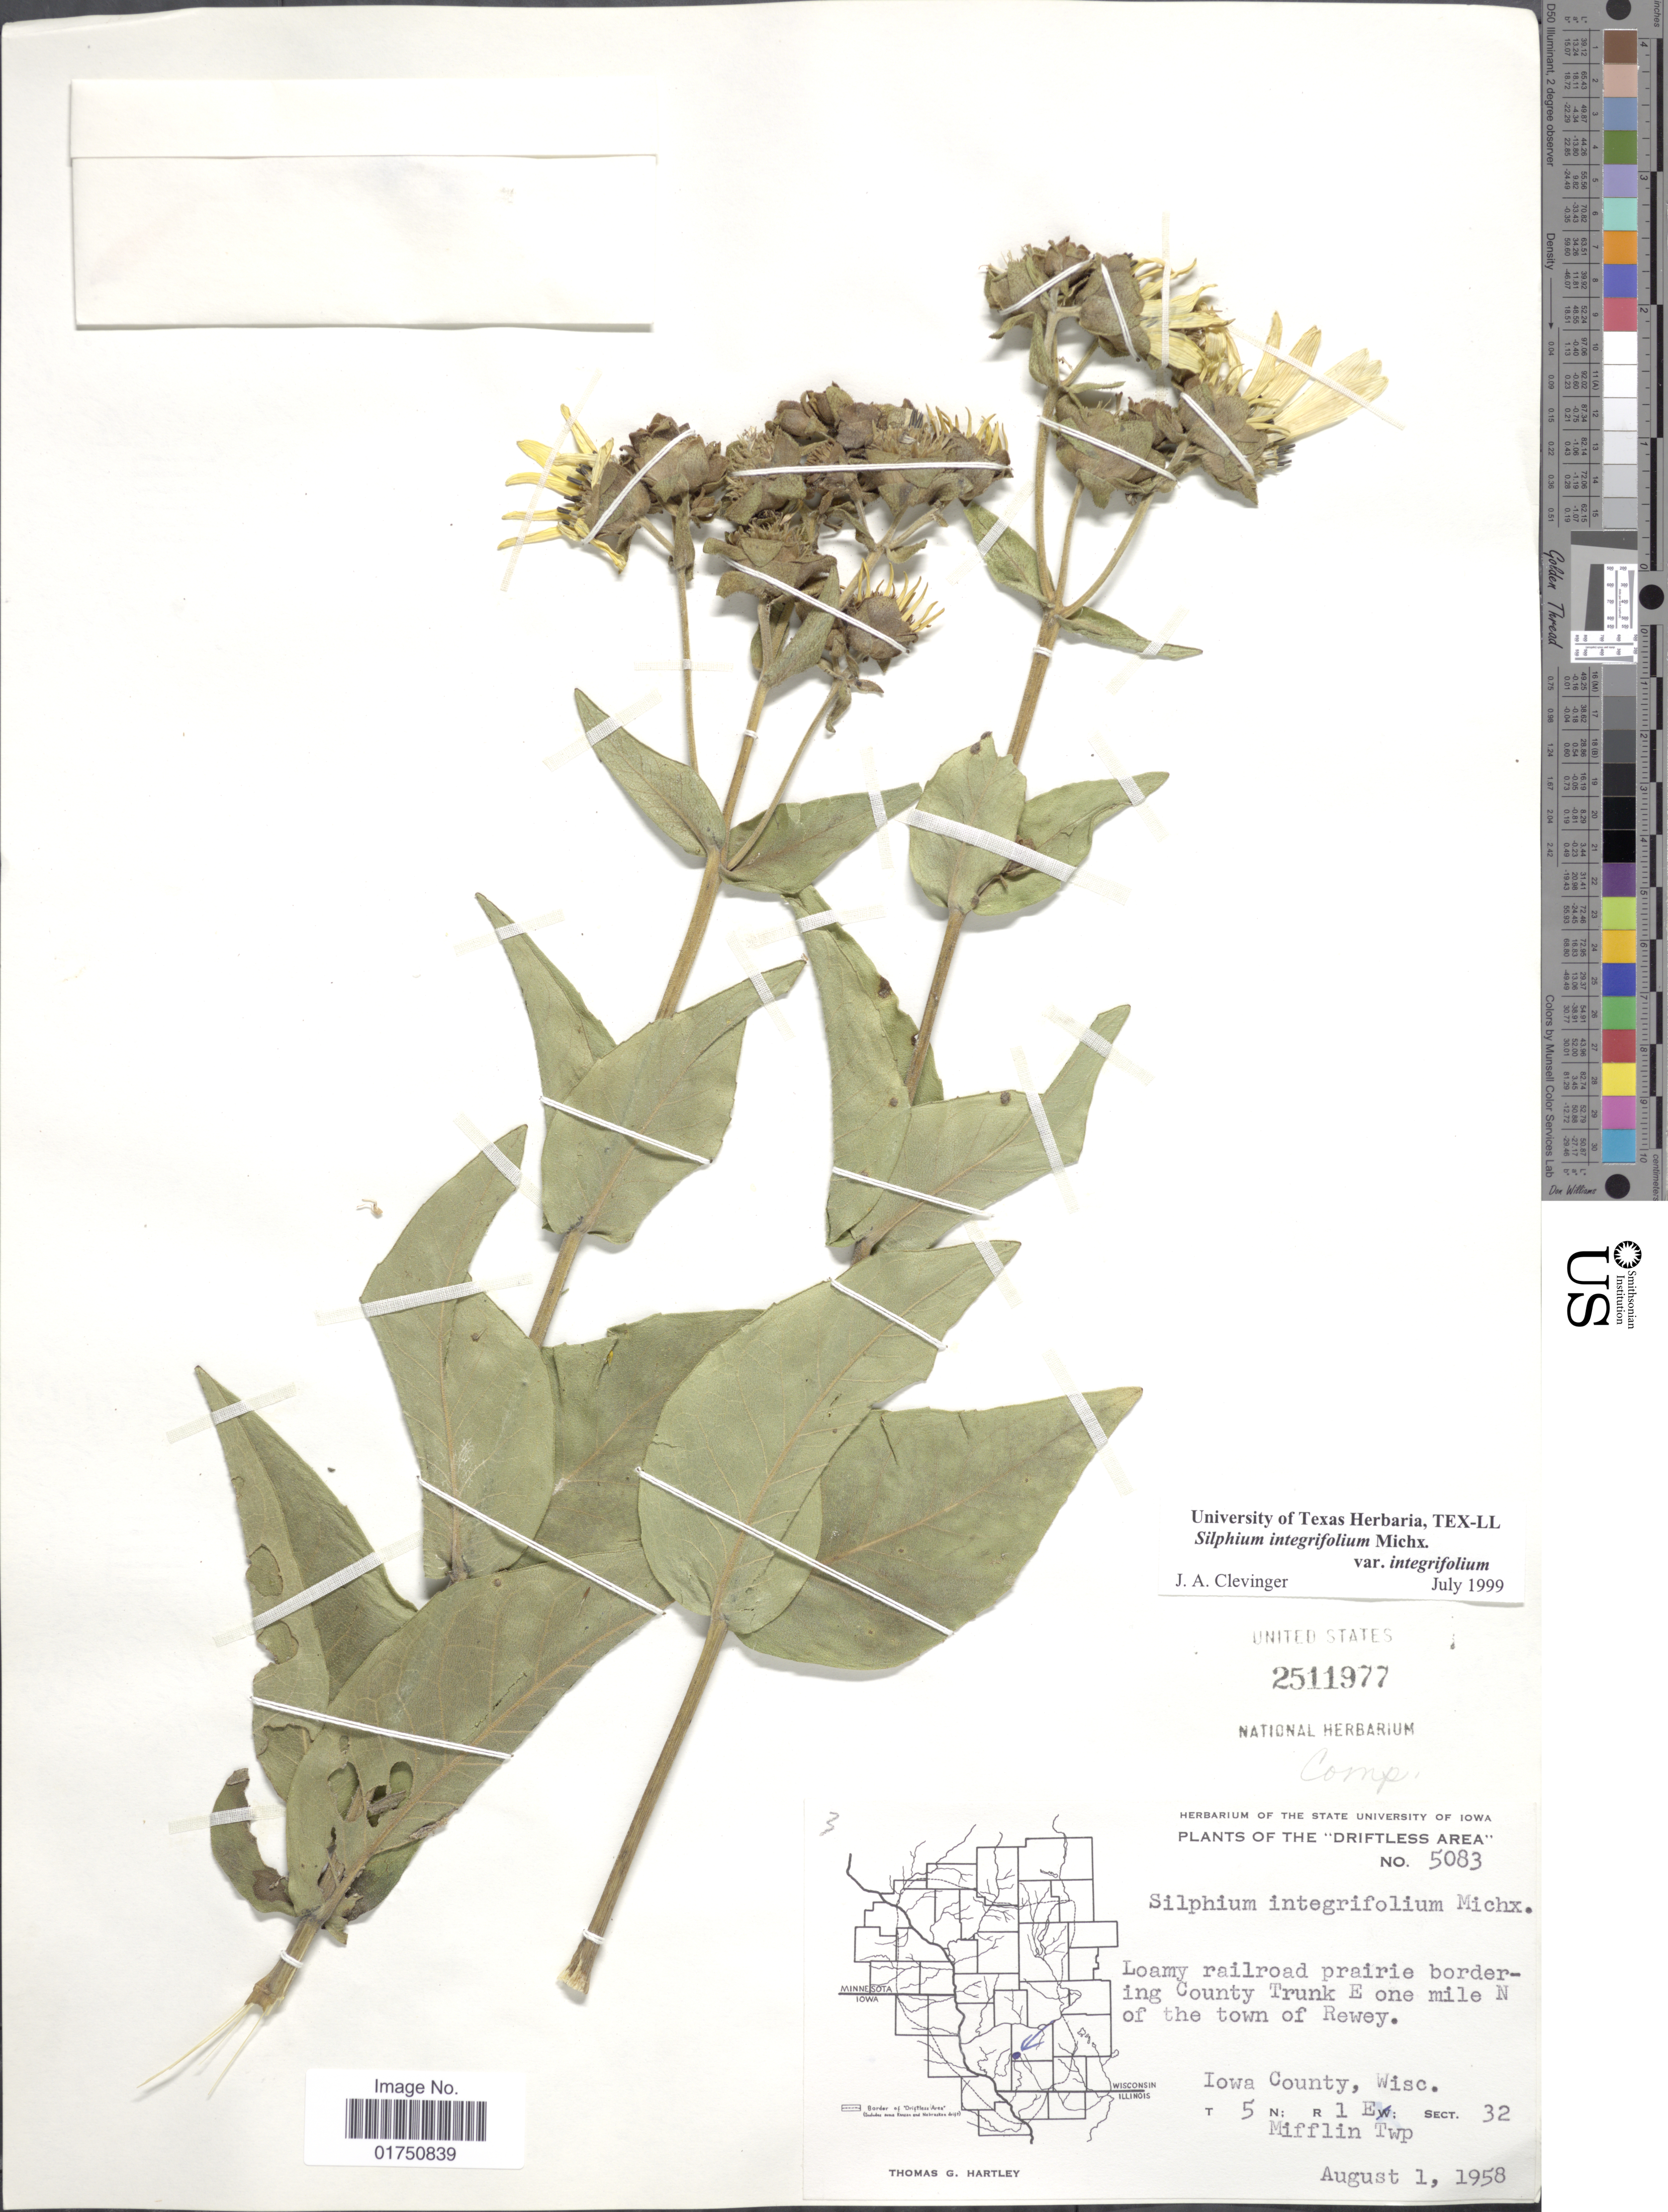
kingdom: Plantae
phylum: Tracheophyta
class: Magnoliopsida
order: Asterales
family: Asteraceae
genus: Silphium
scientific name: Silphium integrifolium var. integrifolium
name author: Michx.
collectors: T. G. Hartley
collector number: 5083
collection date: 1958-08-01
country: United States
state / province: Wisconsin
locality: Driftless Area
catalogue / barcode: US 2511977